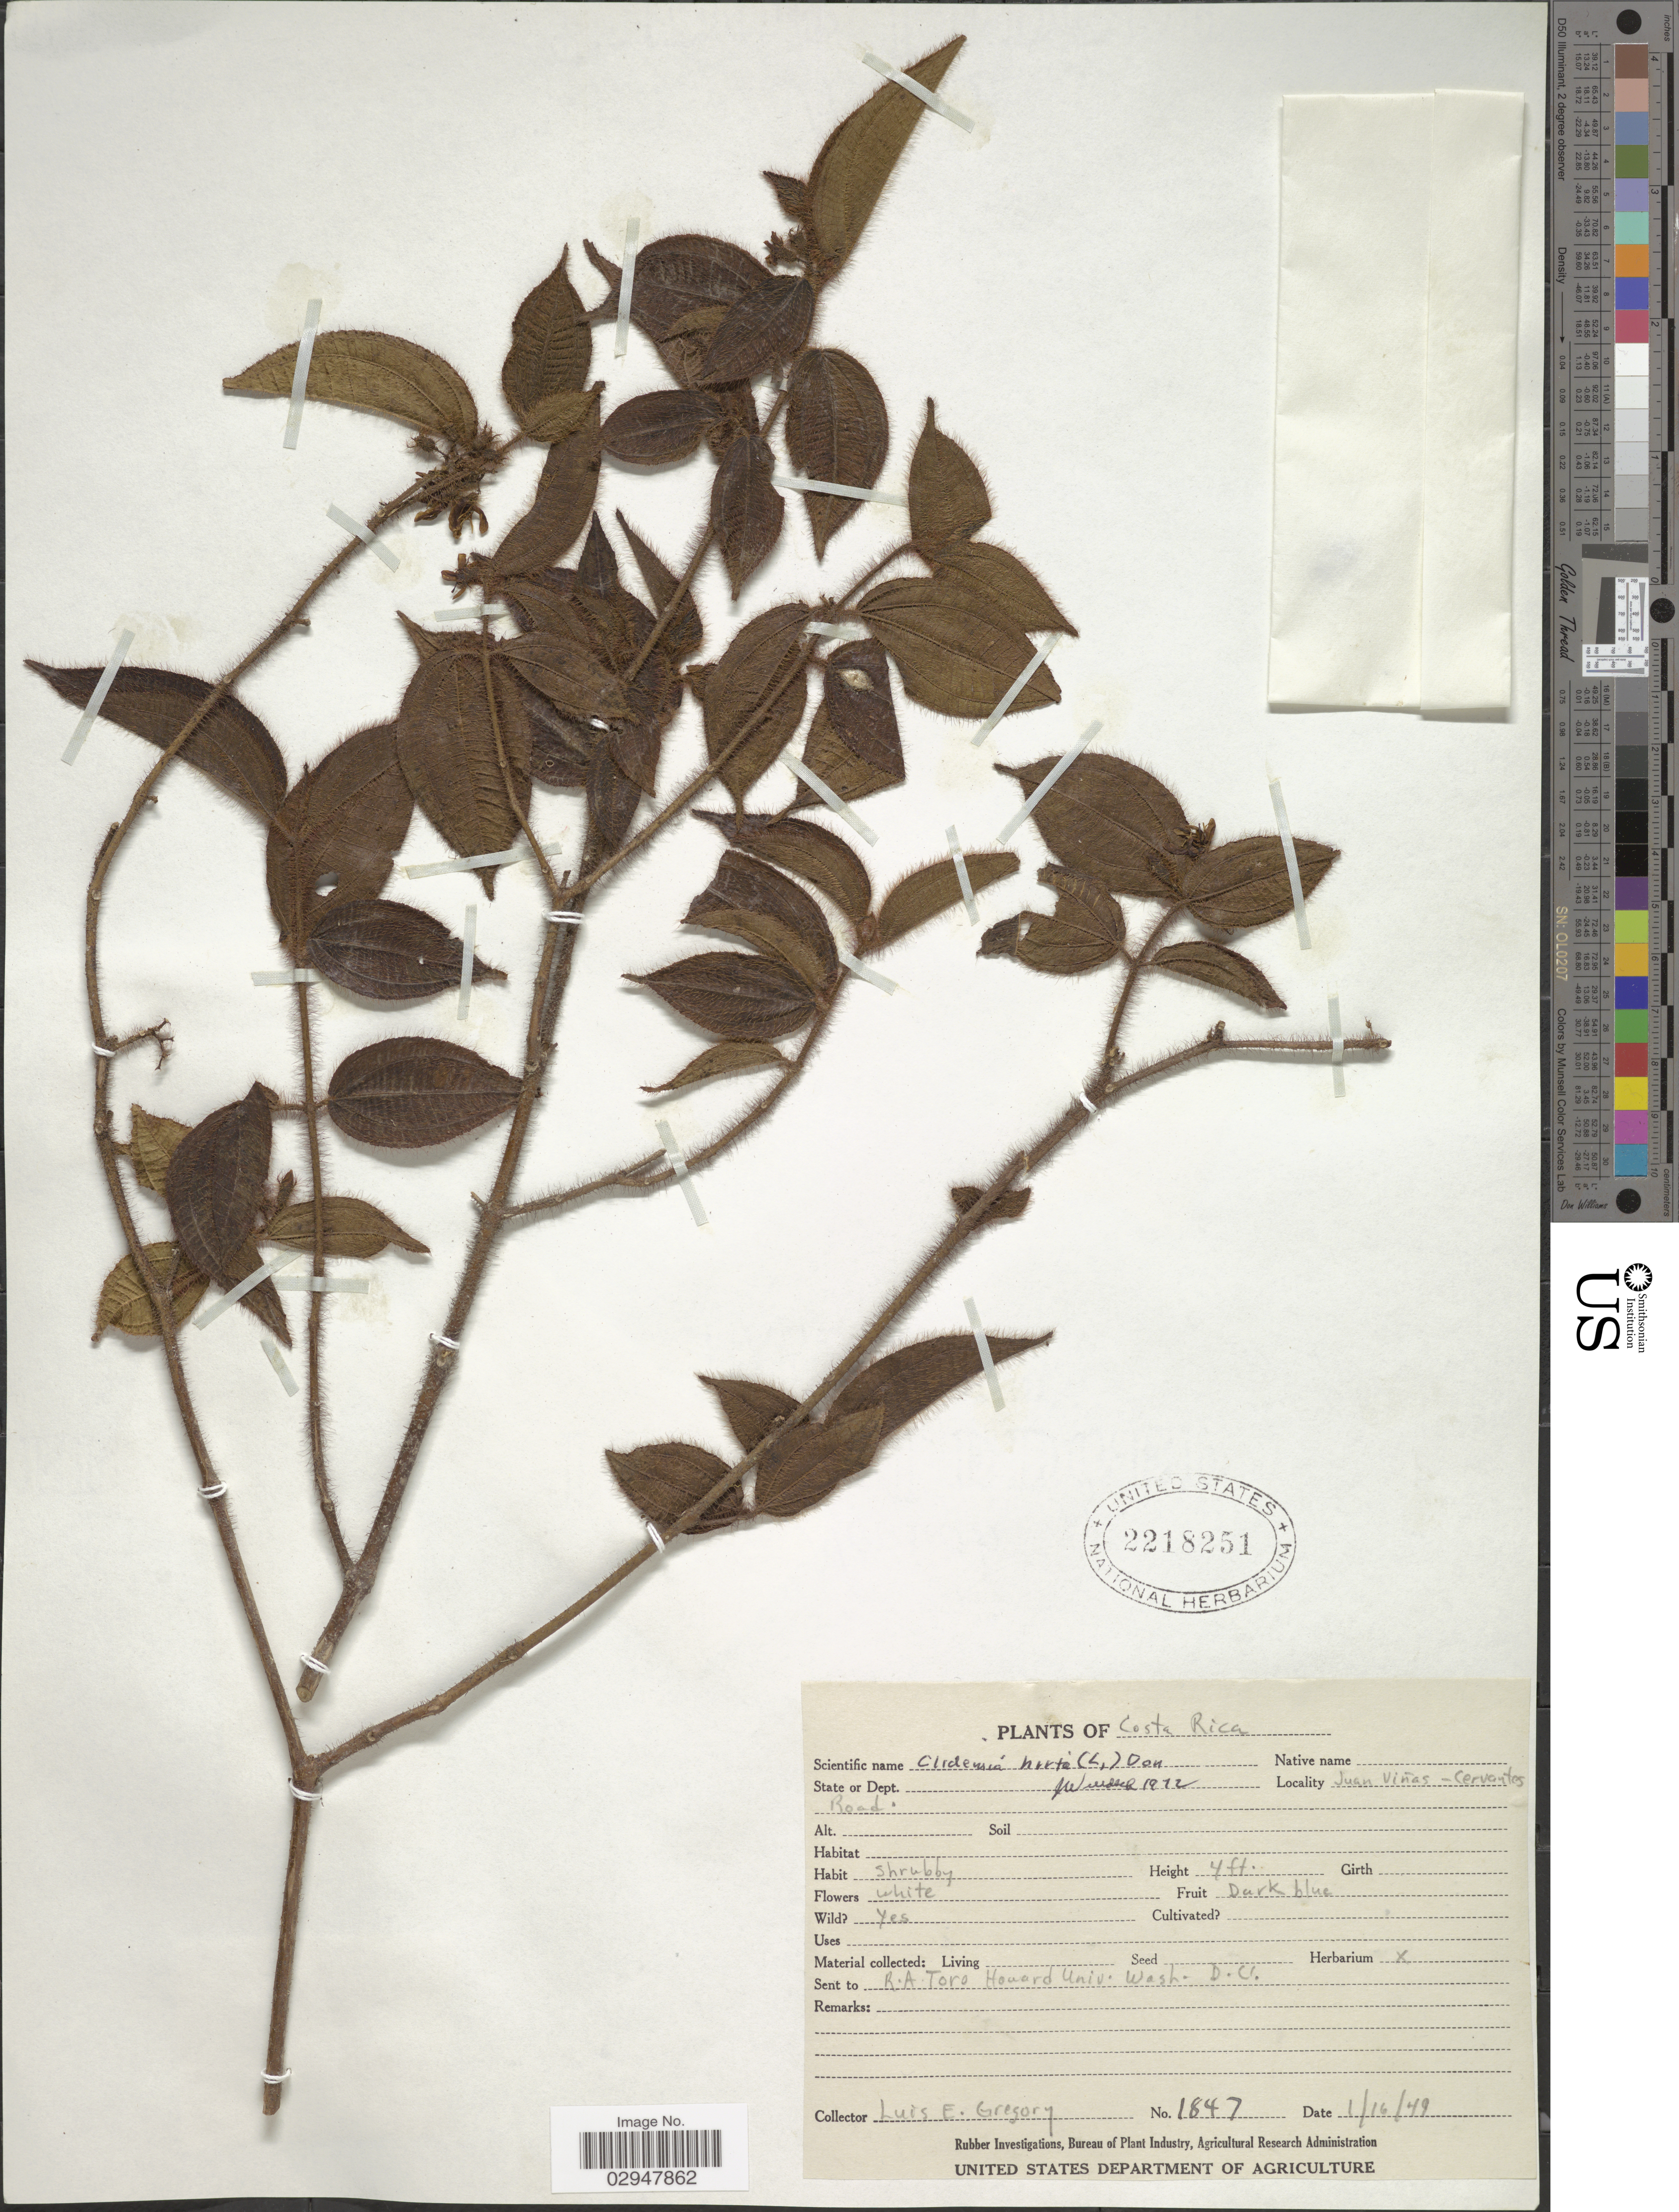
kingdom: Plantae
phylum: Tracheophyta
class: Magnoliopsida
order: Myrtales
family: Melastomataceae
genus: Miconia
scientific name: Miconia hirta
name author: Cogn.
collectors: L. E. Gregory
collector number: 1847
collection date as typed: Transcribed d/m/y: 14/1/49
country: Costa Rica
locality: Juan Viñas-Cervantos Road.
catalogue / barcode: US 2218251